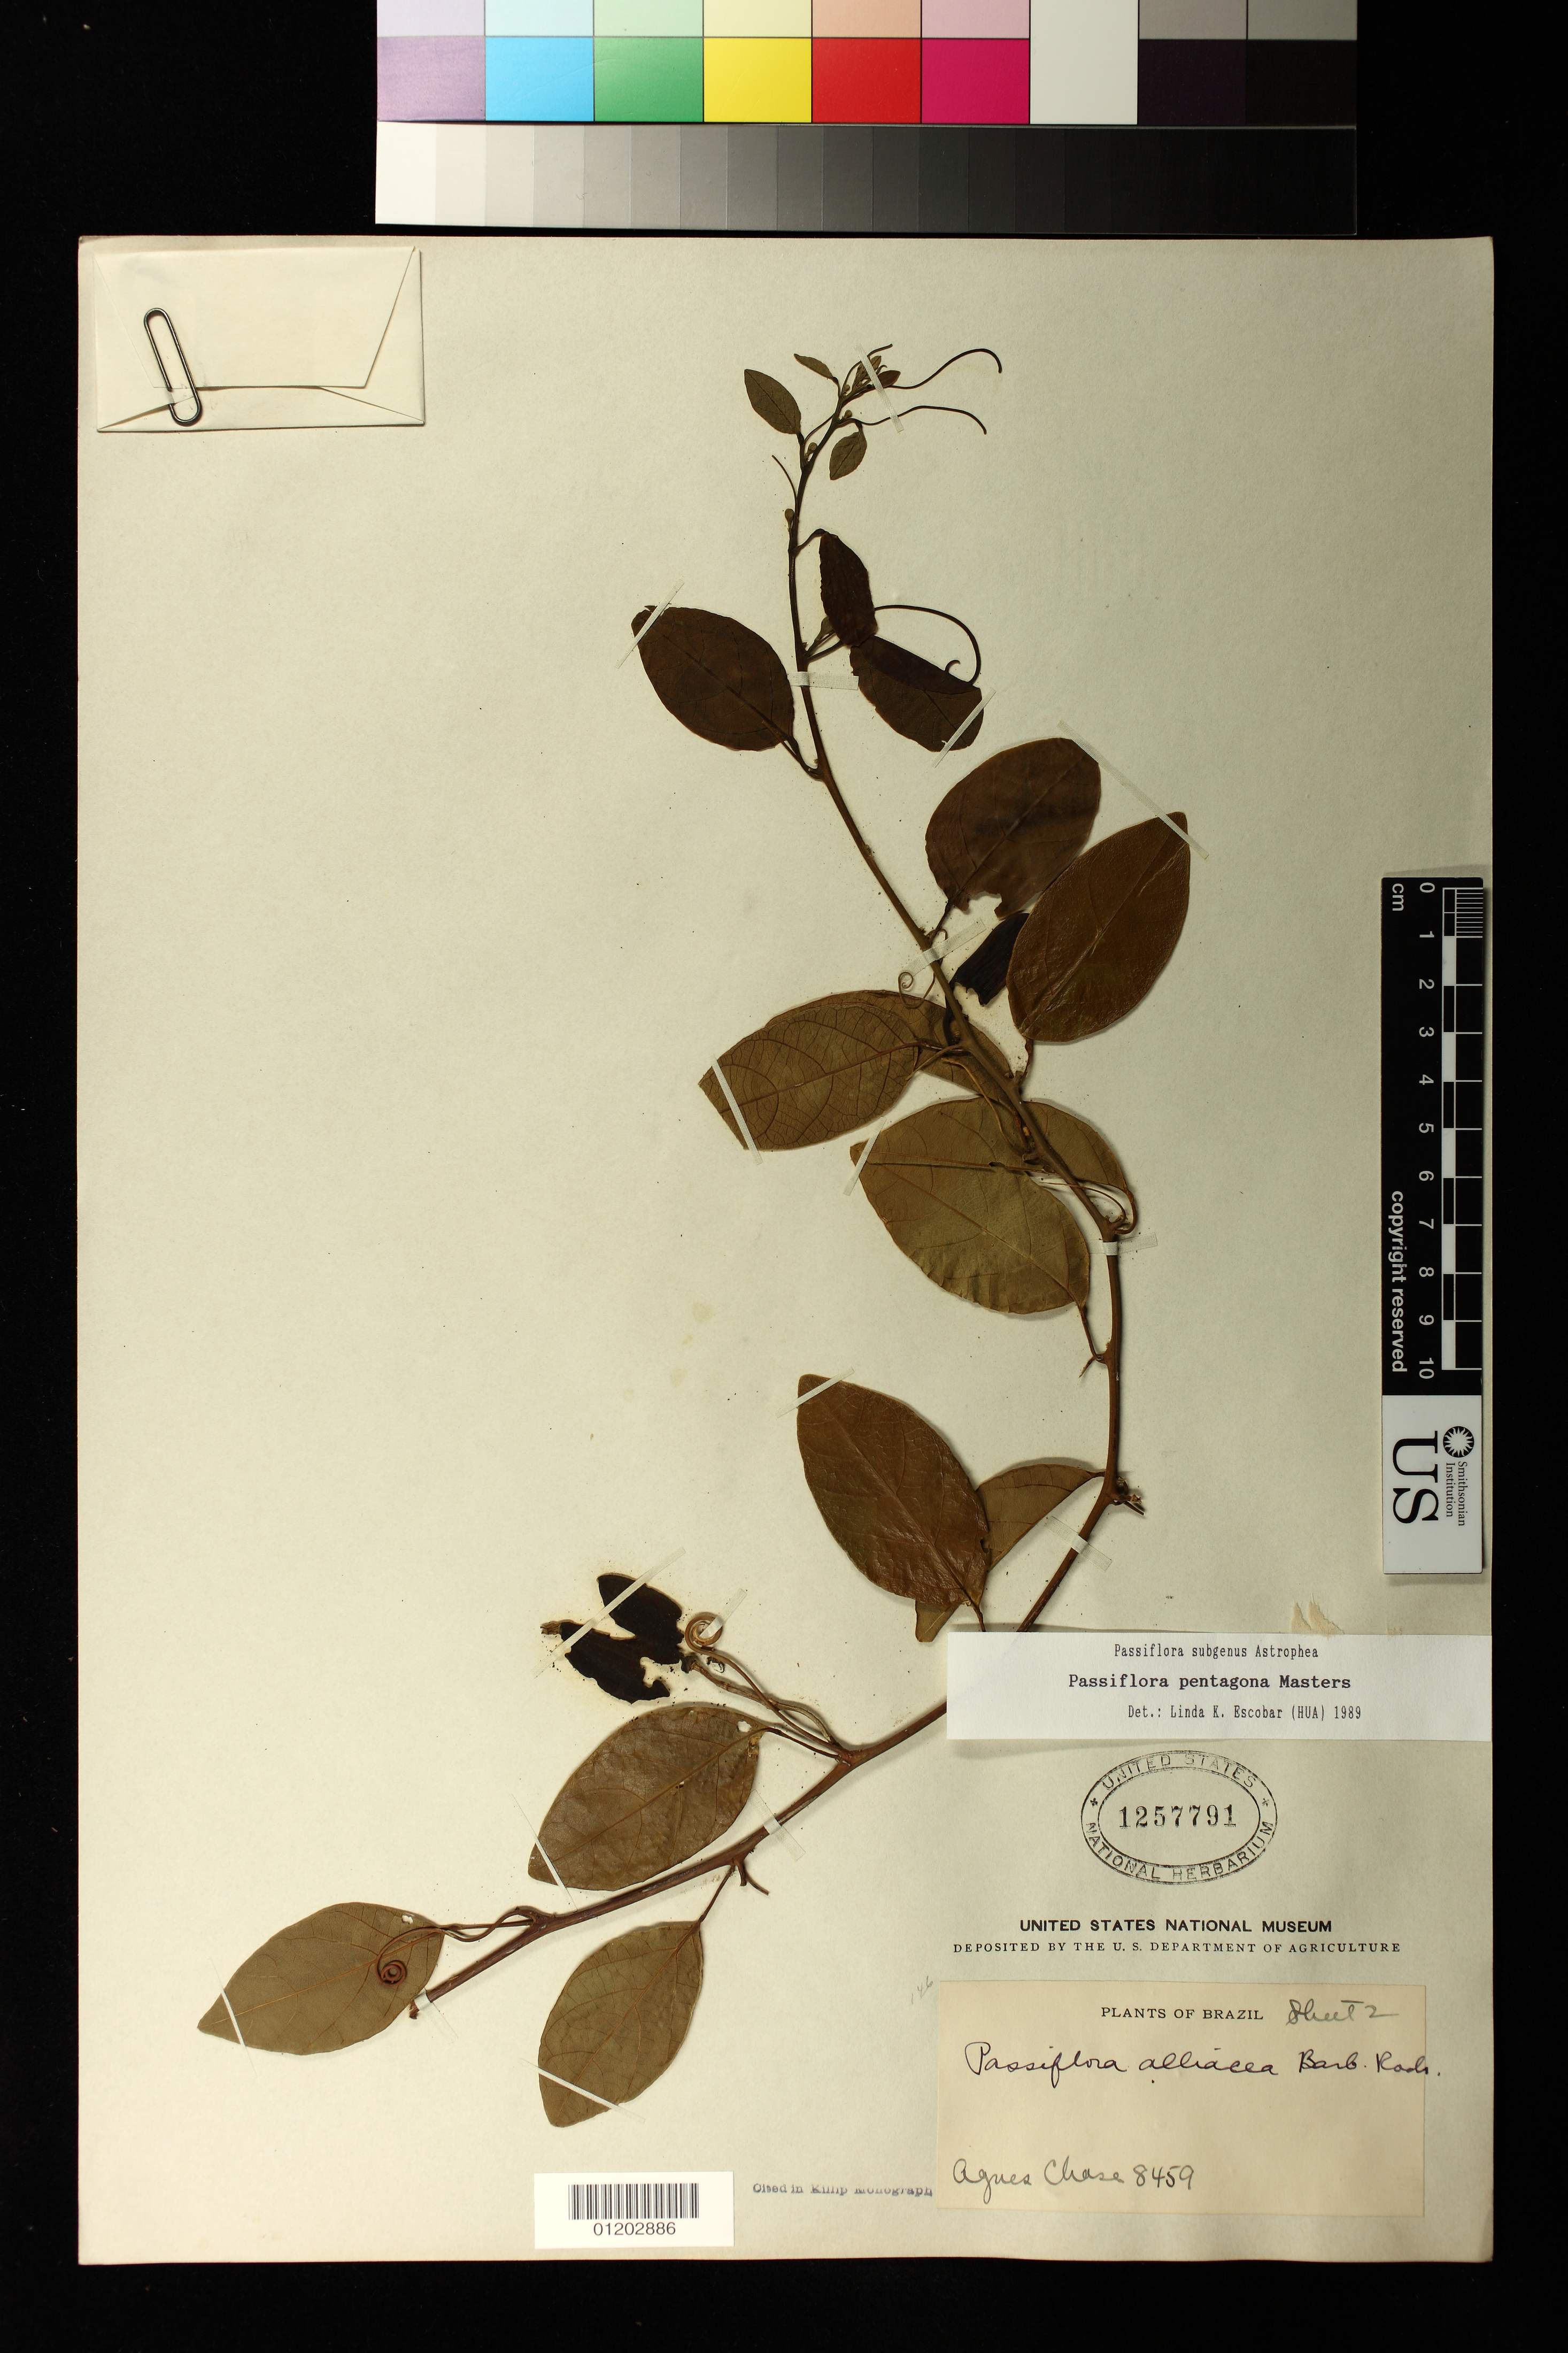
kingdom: Plantae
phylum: Tracheophyta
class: Magnoliopsida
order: Malpighiales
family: Passifloraceae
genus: Passiflora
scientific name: Passiflora pentagona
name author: Mast.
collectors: A. Chase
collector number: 8459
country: Brazil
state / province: Rio de Janeiro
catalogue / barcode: US 1257791